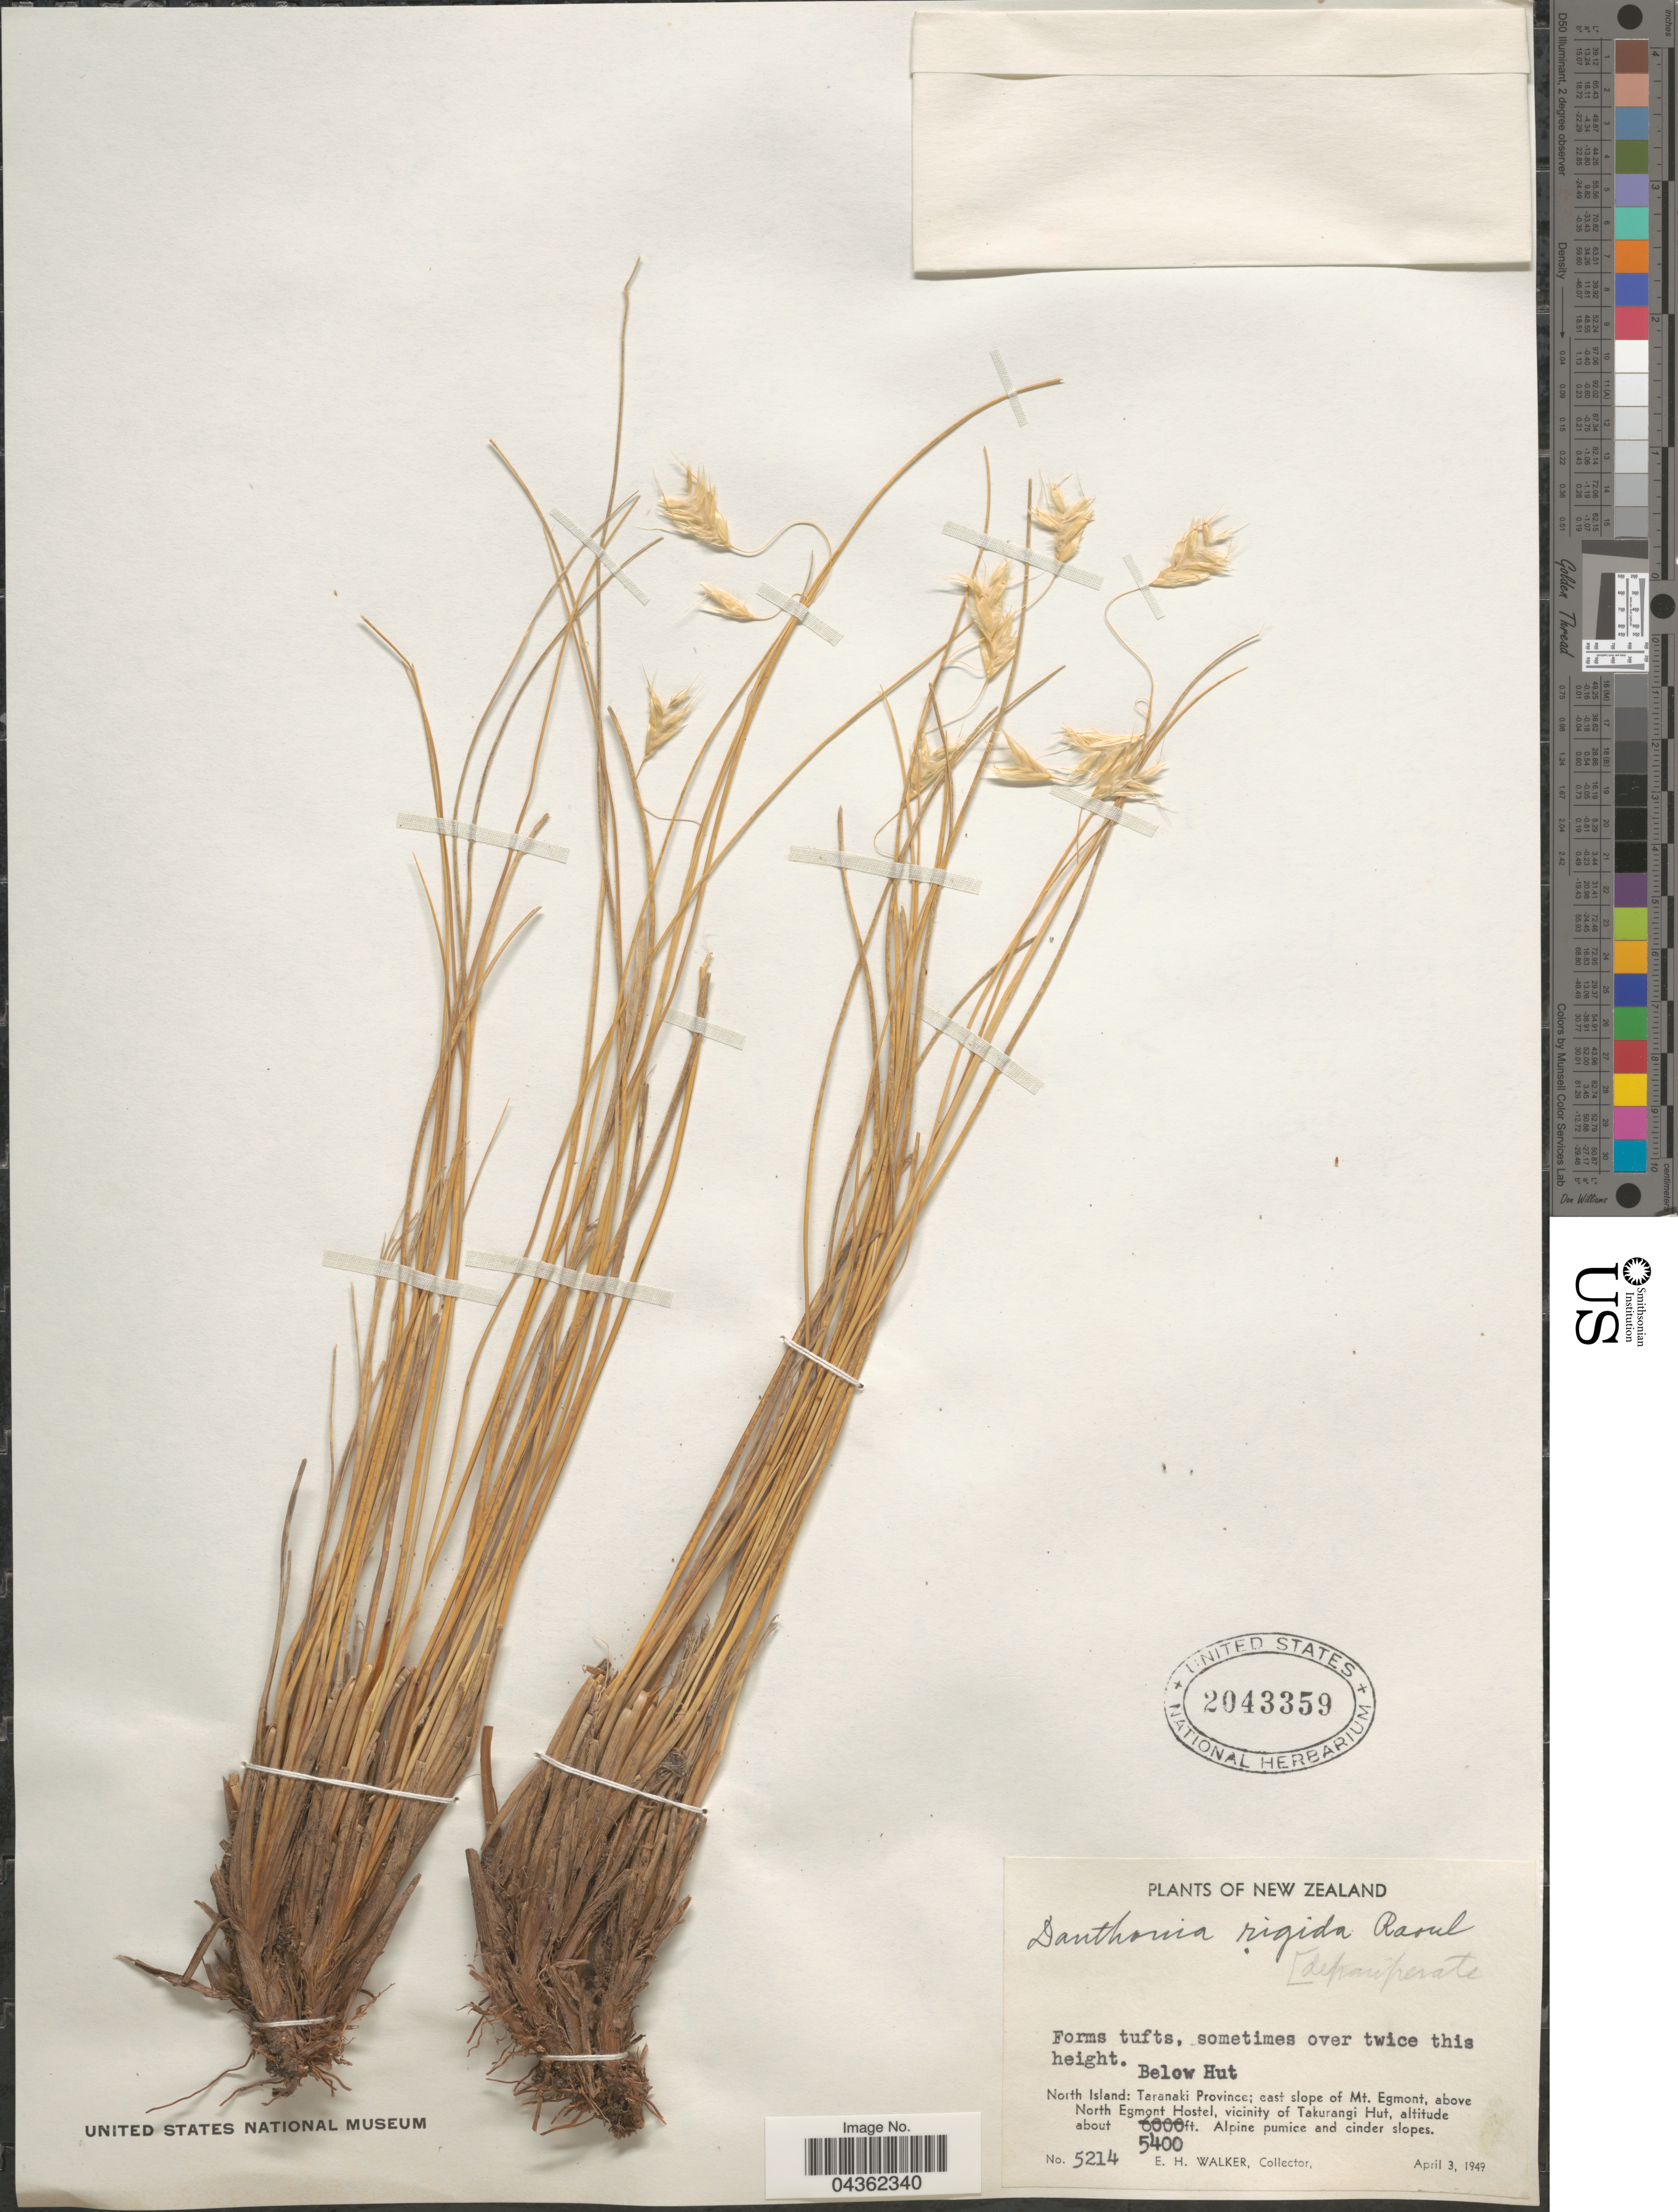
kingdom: Plantae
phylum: Tracheophyta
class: Liliopsida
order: Poales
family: Poaceae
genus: Chionochloa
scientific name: Chionochloa rigida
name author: (Raoul) Zotov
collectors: E. H. Walker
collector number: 5214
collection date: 1949-04-03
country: New Zealand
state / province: Taranaki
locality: Below Hut. North Island: east slope of Mt. Egmont, above North Egmont Hostel, vicinity of Takurangi Hut.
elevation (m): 1646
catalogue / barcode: US 2043359